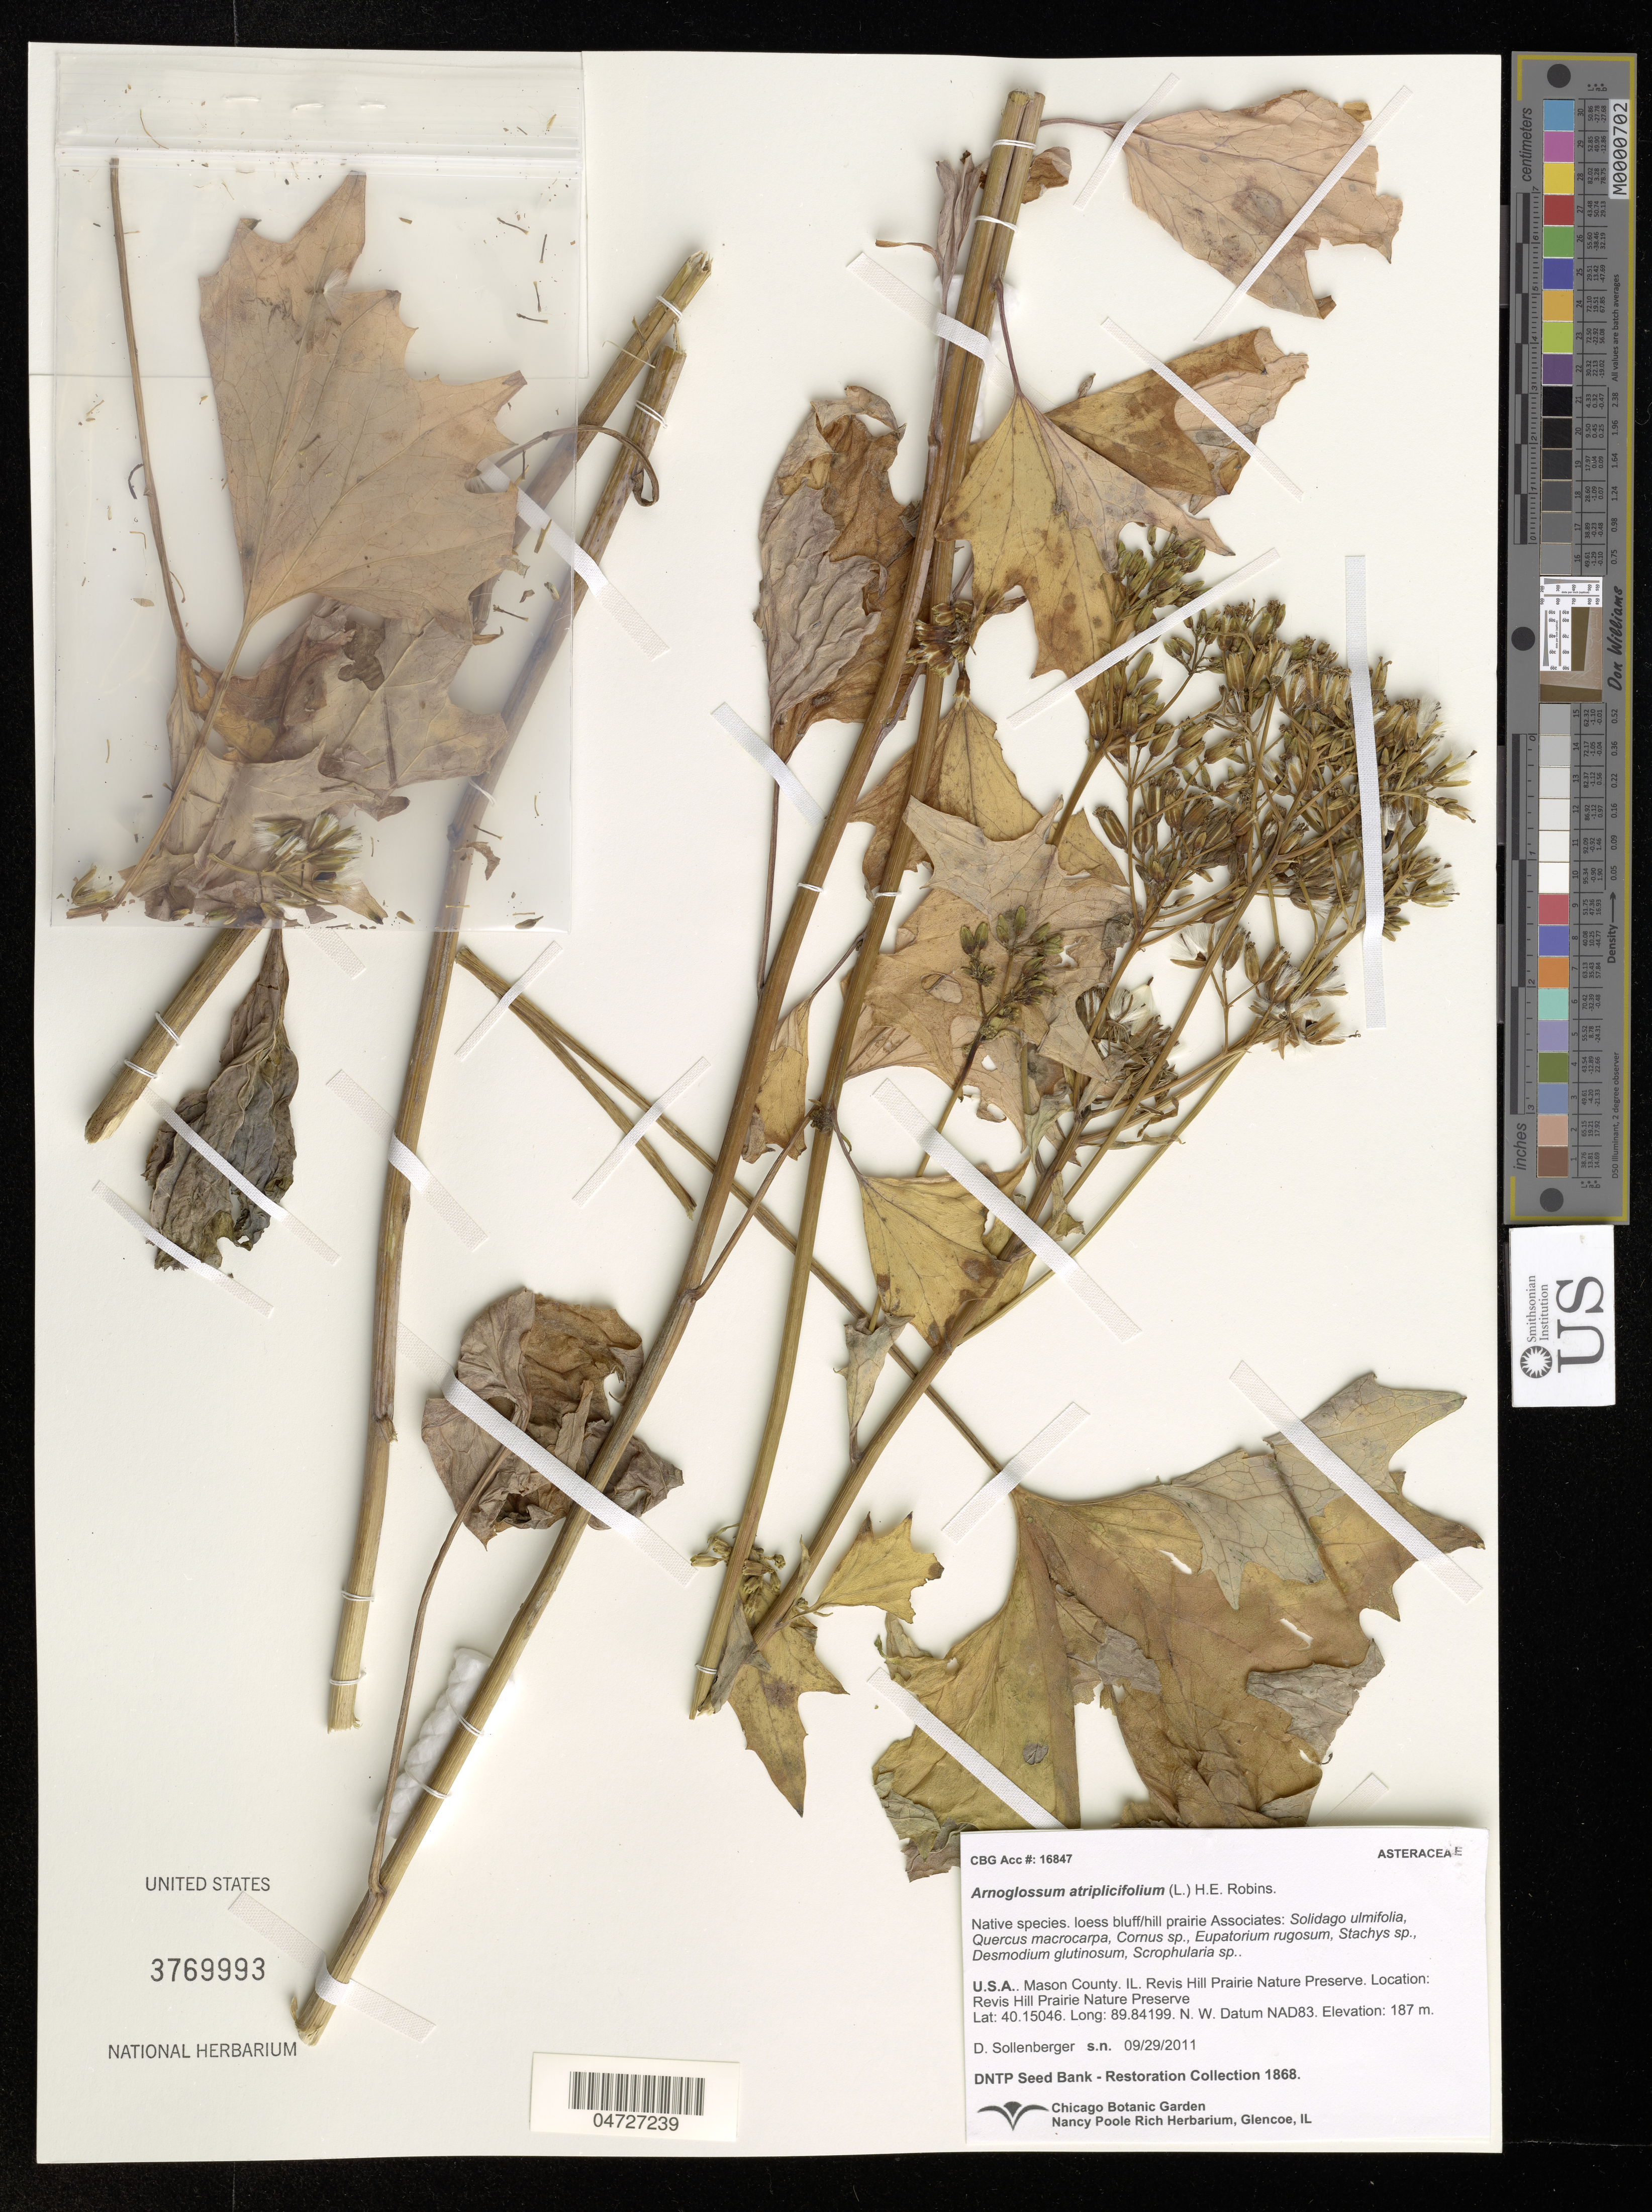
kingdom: Plantae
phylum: Tracheophyta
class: Magnoliopsida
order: Asterales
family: Asteraceae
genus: Arnoglossum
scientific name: Arnoglossum atriplicifolium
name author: (L.) H. Rob.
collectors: D. Sollenberger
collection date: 2011-09-29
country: United States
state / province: Illinois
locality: Mason County. Revis Hill Prairie Nature Preserve.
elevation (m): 187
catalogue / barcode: US 3769993